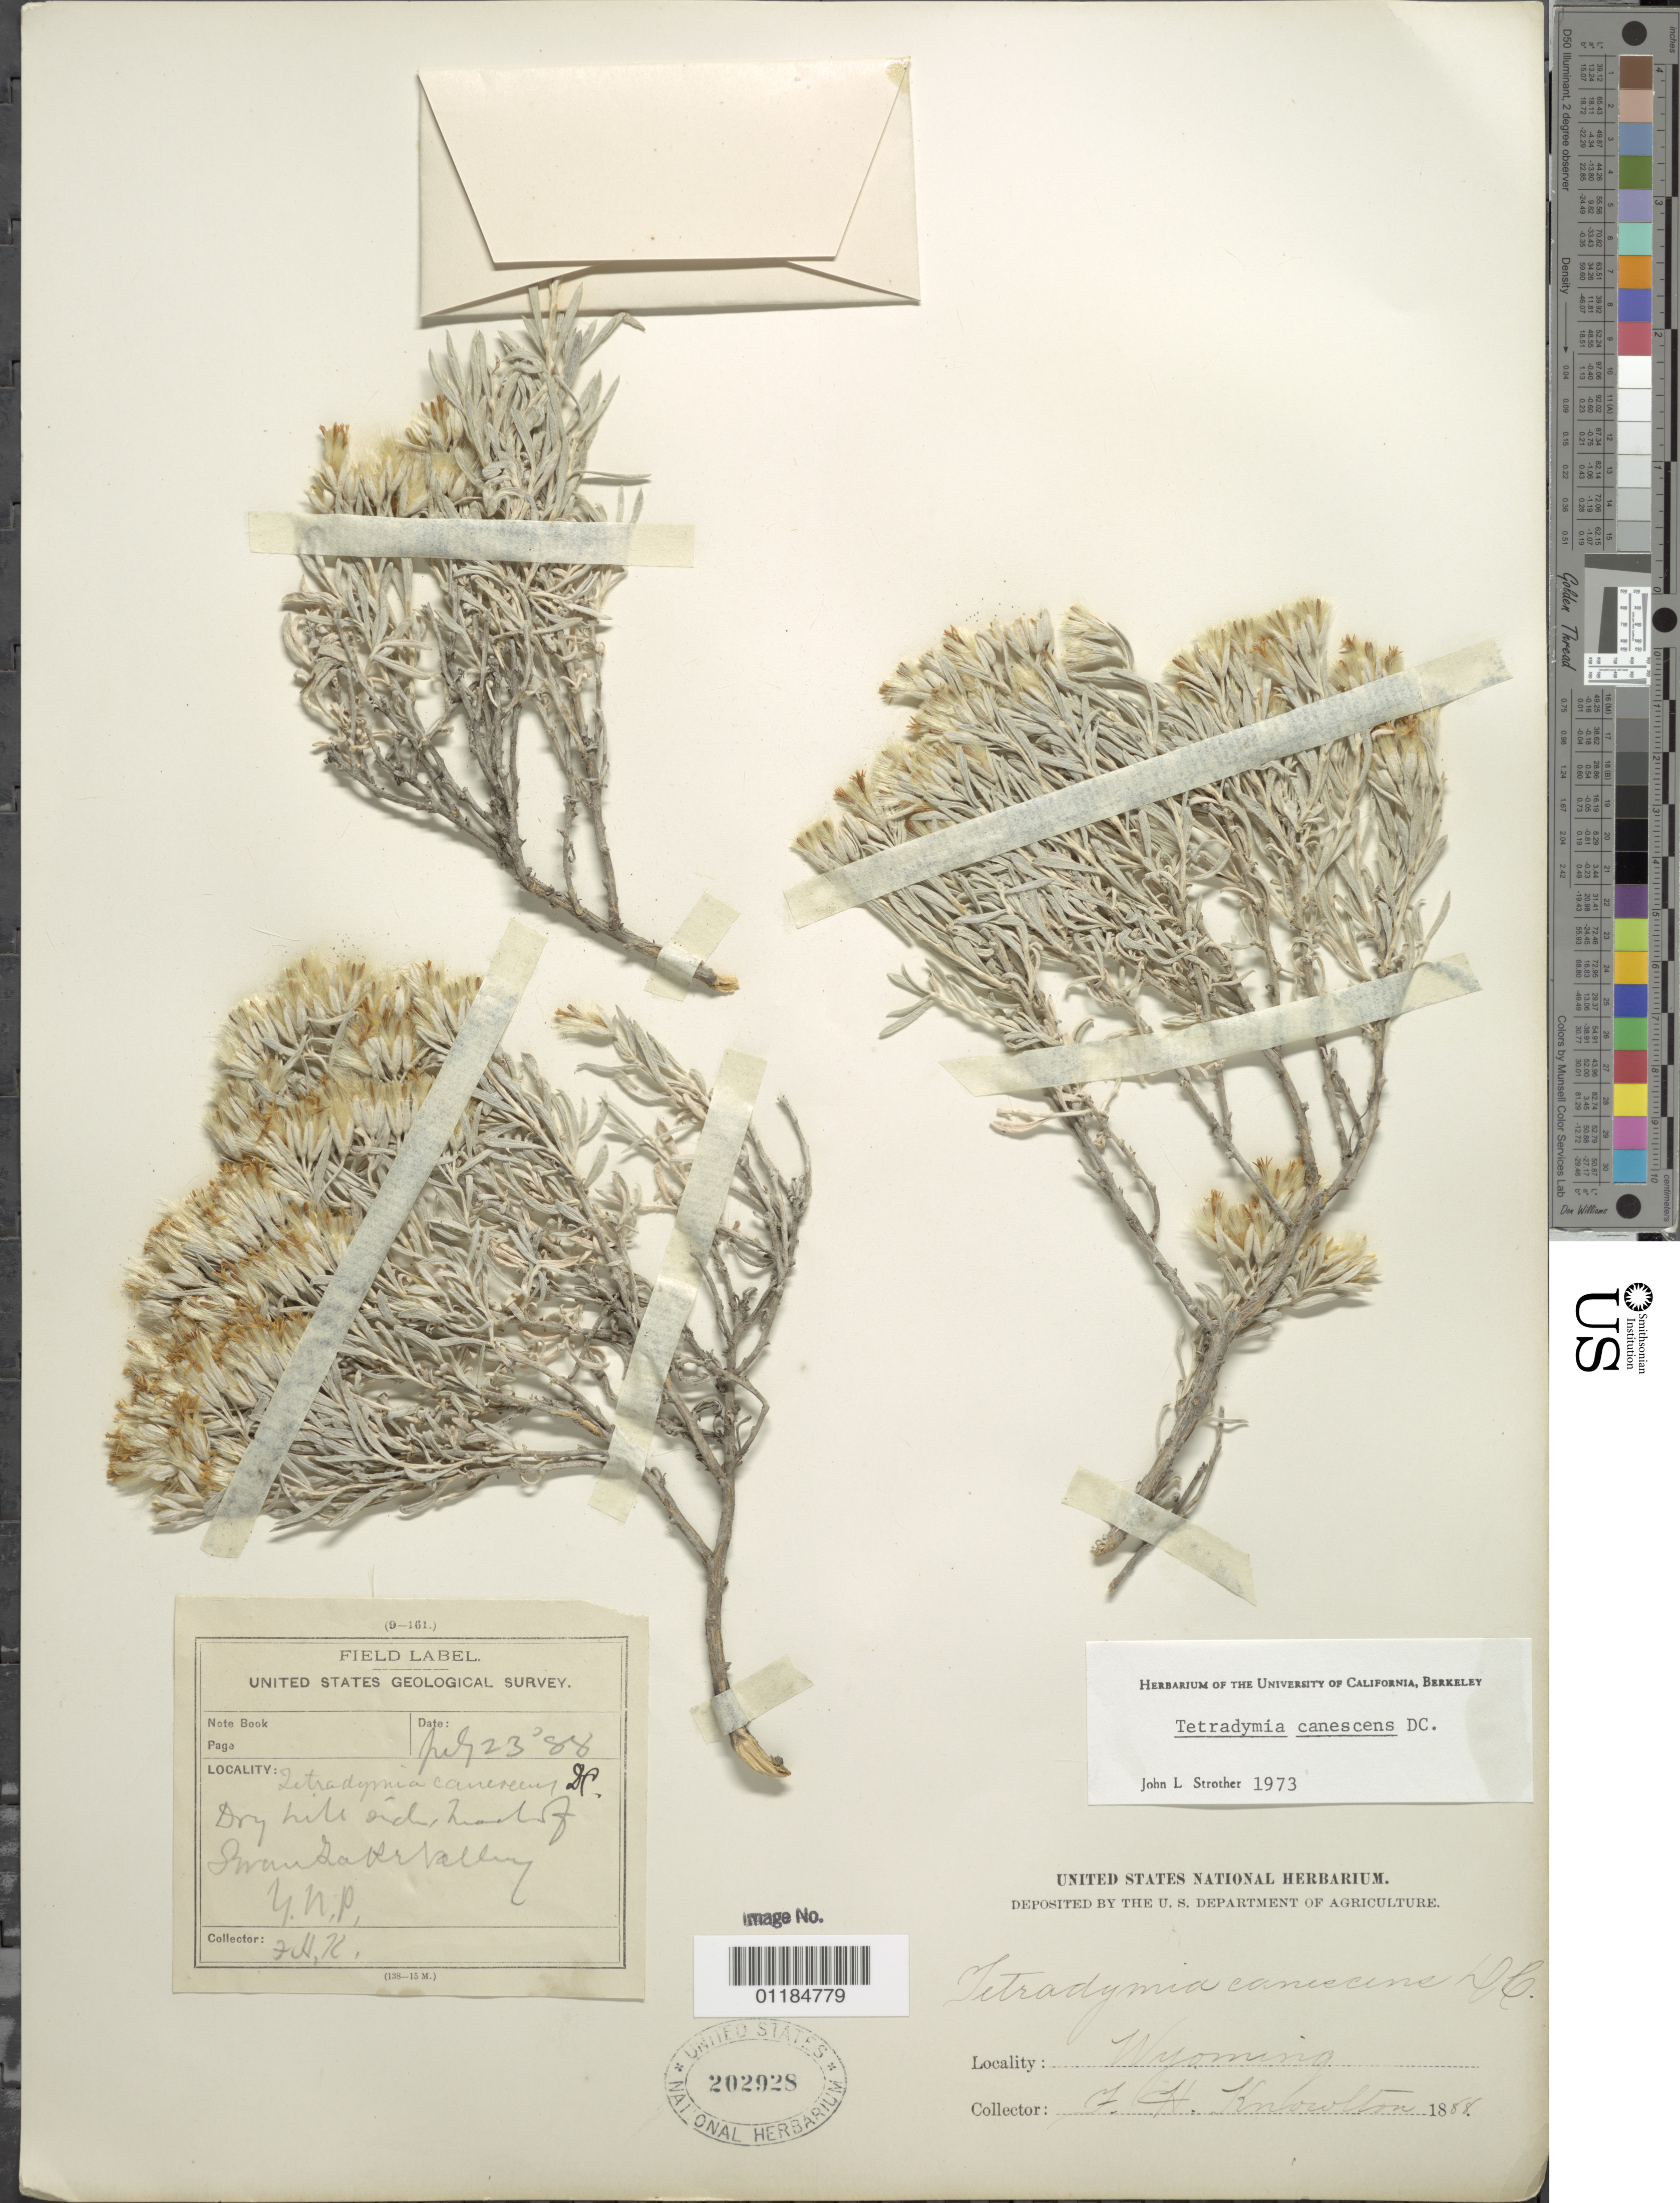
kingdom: Plantae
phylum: Tracheophyta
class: Magnoliopsida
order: Asterales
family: Asteraceae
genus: Tetradymia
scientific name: Tetradymia canescens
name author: DC.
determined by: Strother, J. L., (UC), University of California Berkeley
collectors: F. H. Knowlton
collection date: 1888-07-23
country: United States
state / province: Wyoming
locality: Swan Lake Valley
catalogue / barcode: US 202928